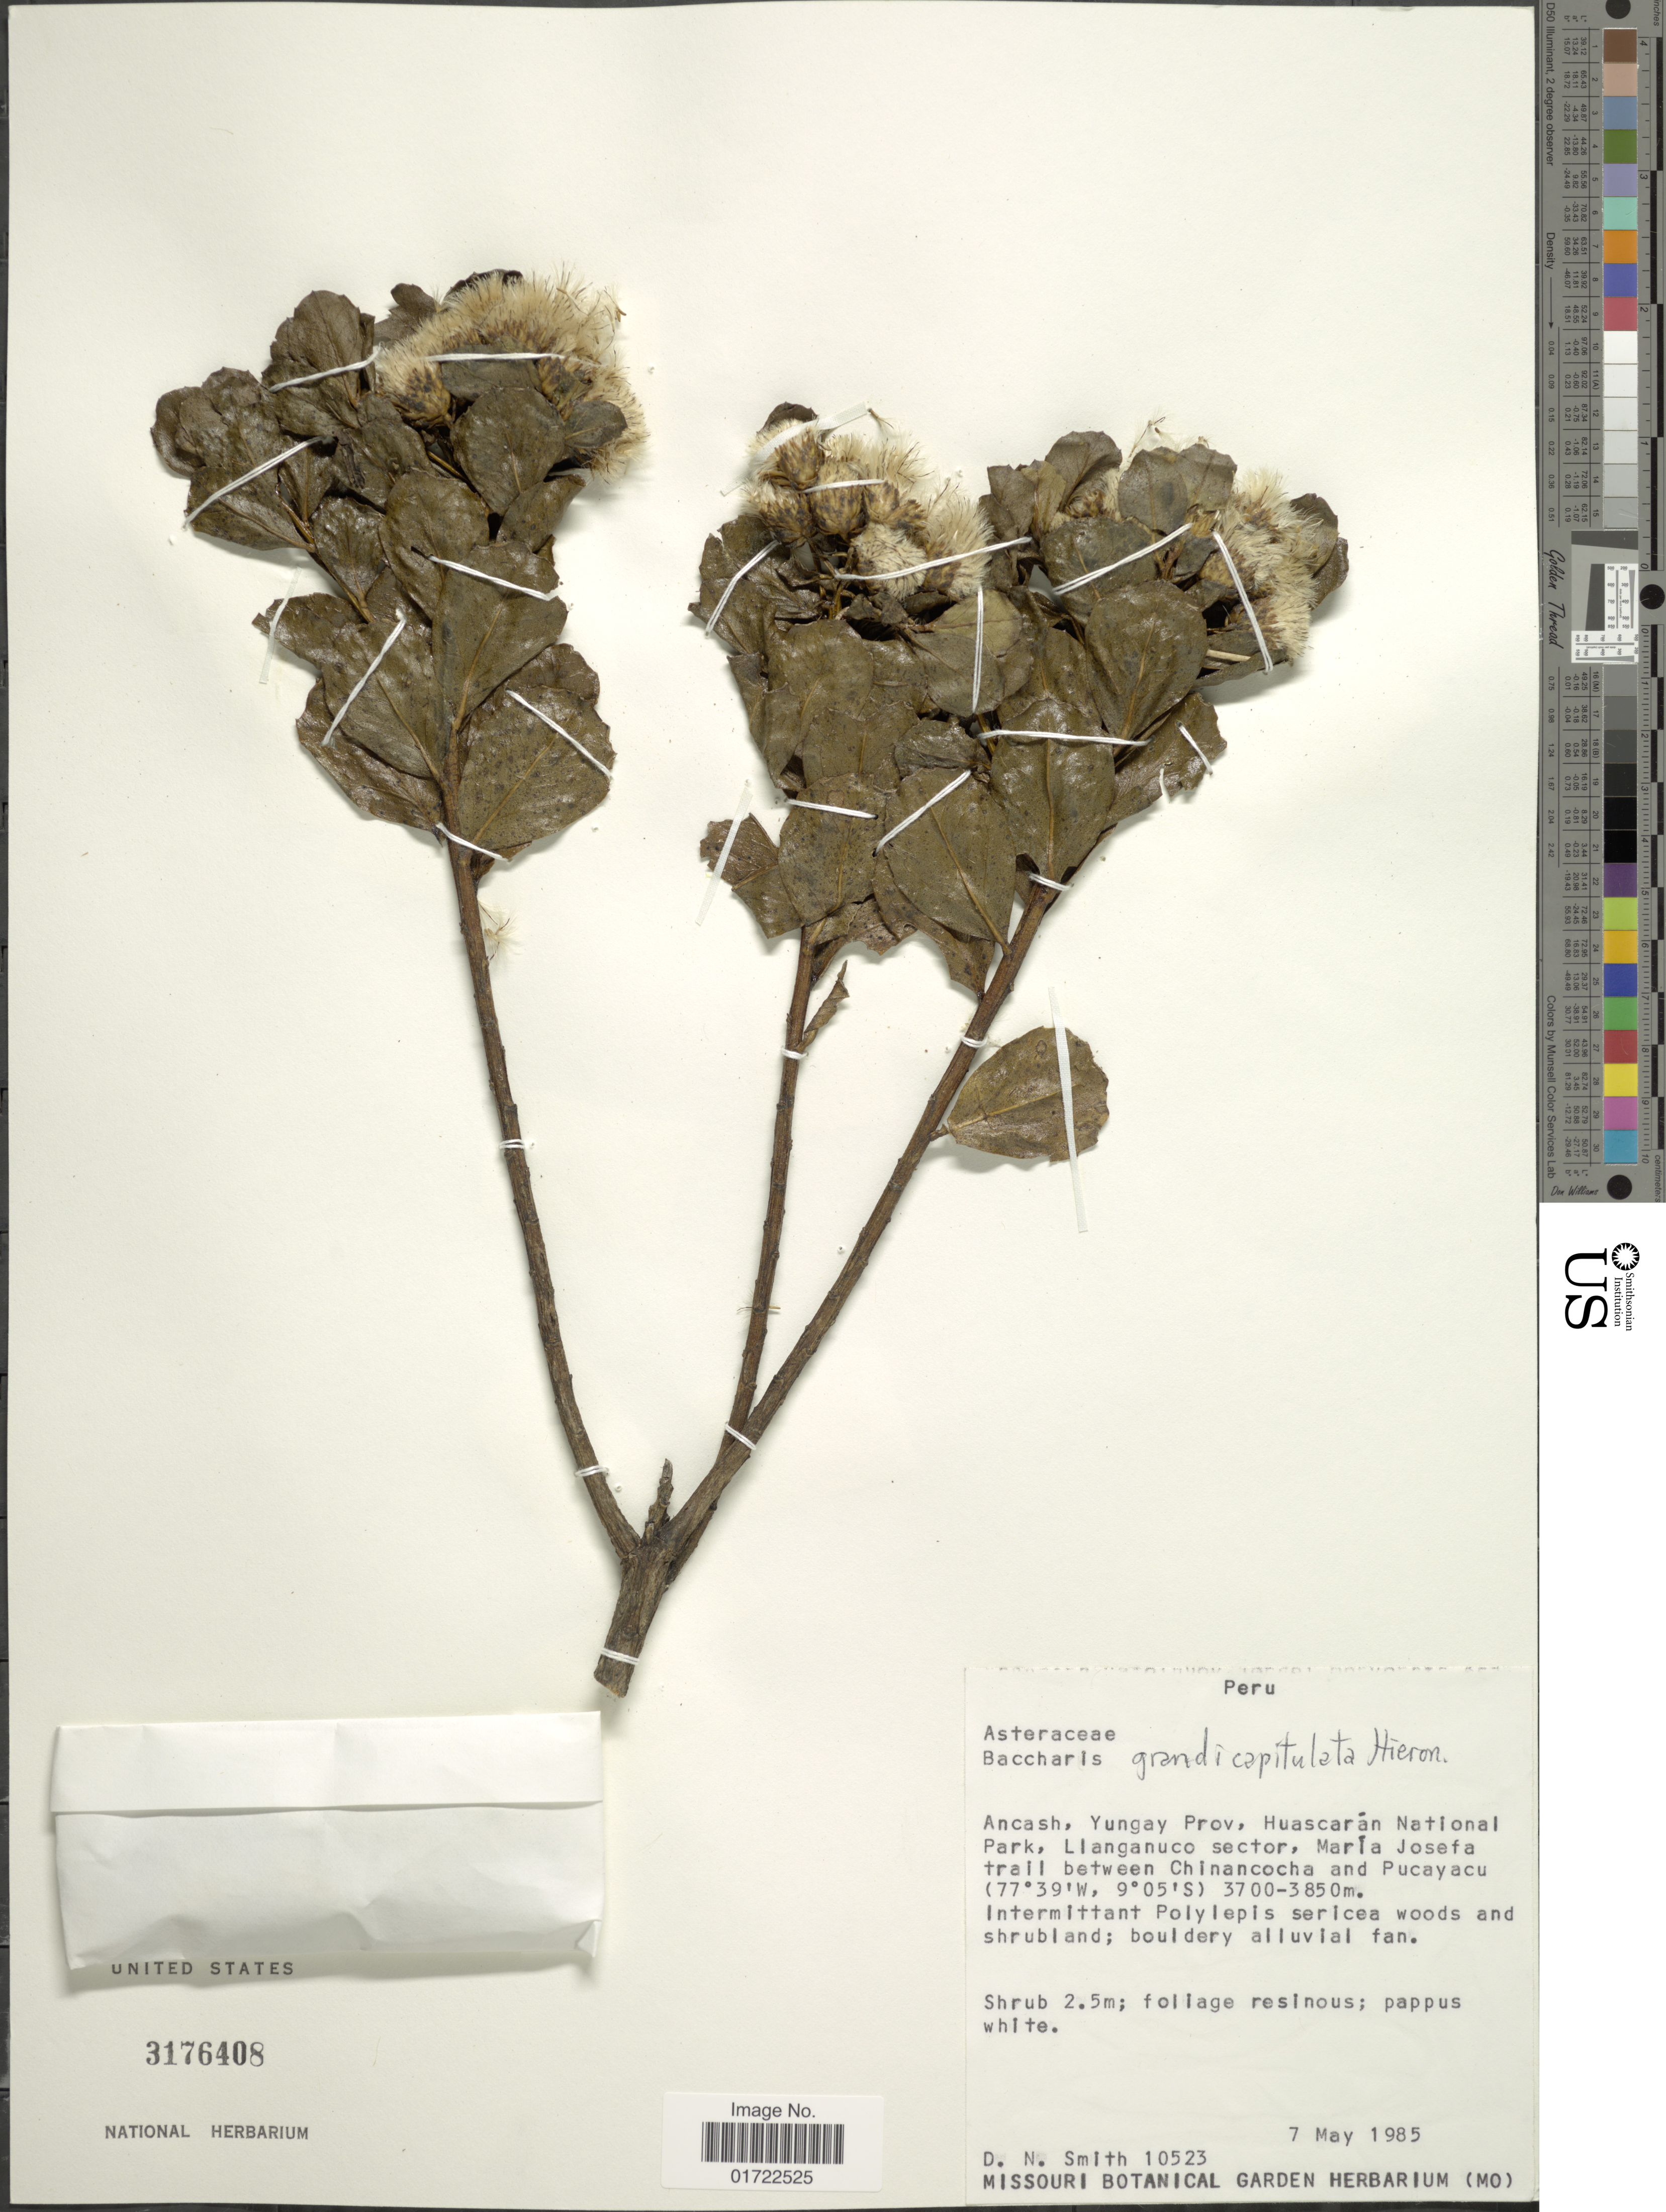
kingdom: Plantae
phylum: Tracheophyta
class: Magnoliopsida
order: Asterales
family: Asteraceae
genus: Baccharis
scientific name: Baccharis grandicapitulata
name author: Hieron.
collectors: D. Smith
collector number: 10523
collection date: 1985-05-07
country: Peru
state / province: Ancash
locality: Yungay Prov. Huascaran National Park, Llanganuco sector, maria Josefa trail between Chinancocha and Pucayacu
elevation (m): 3700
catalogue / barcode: US 3176408